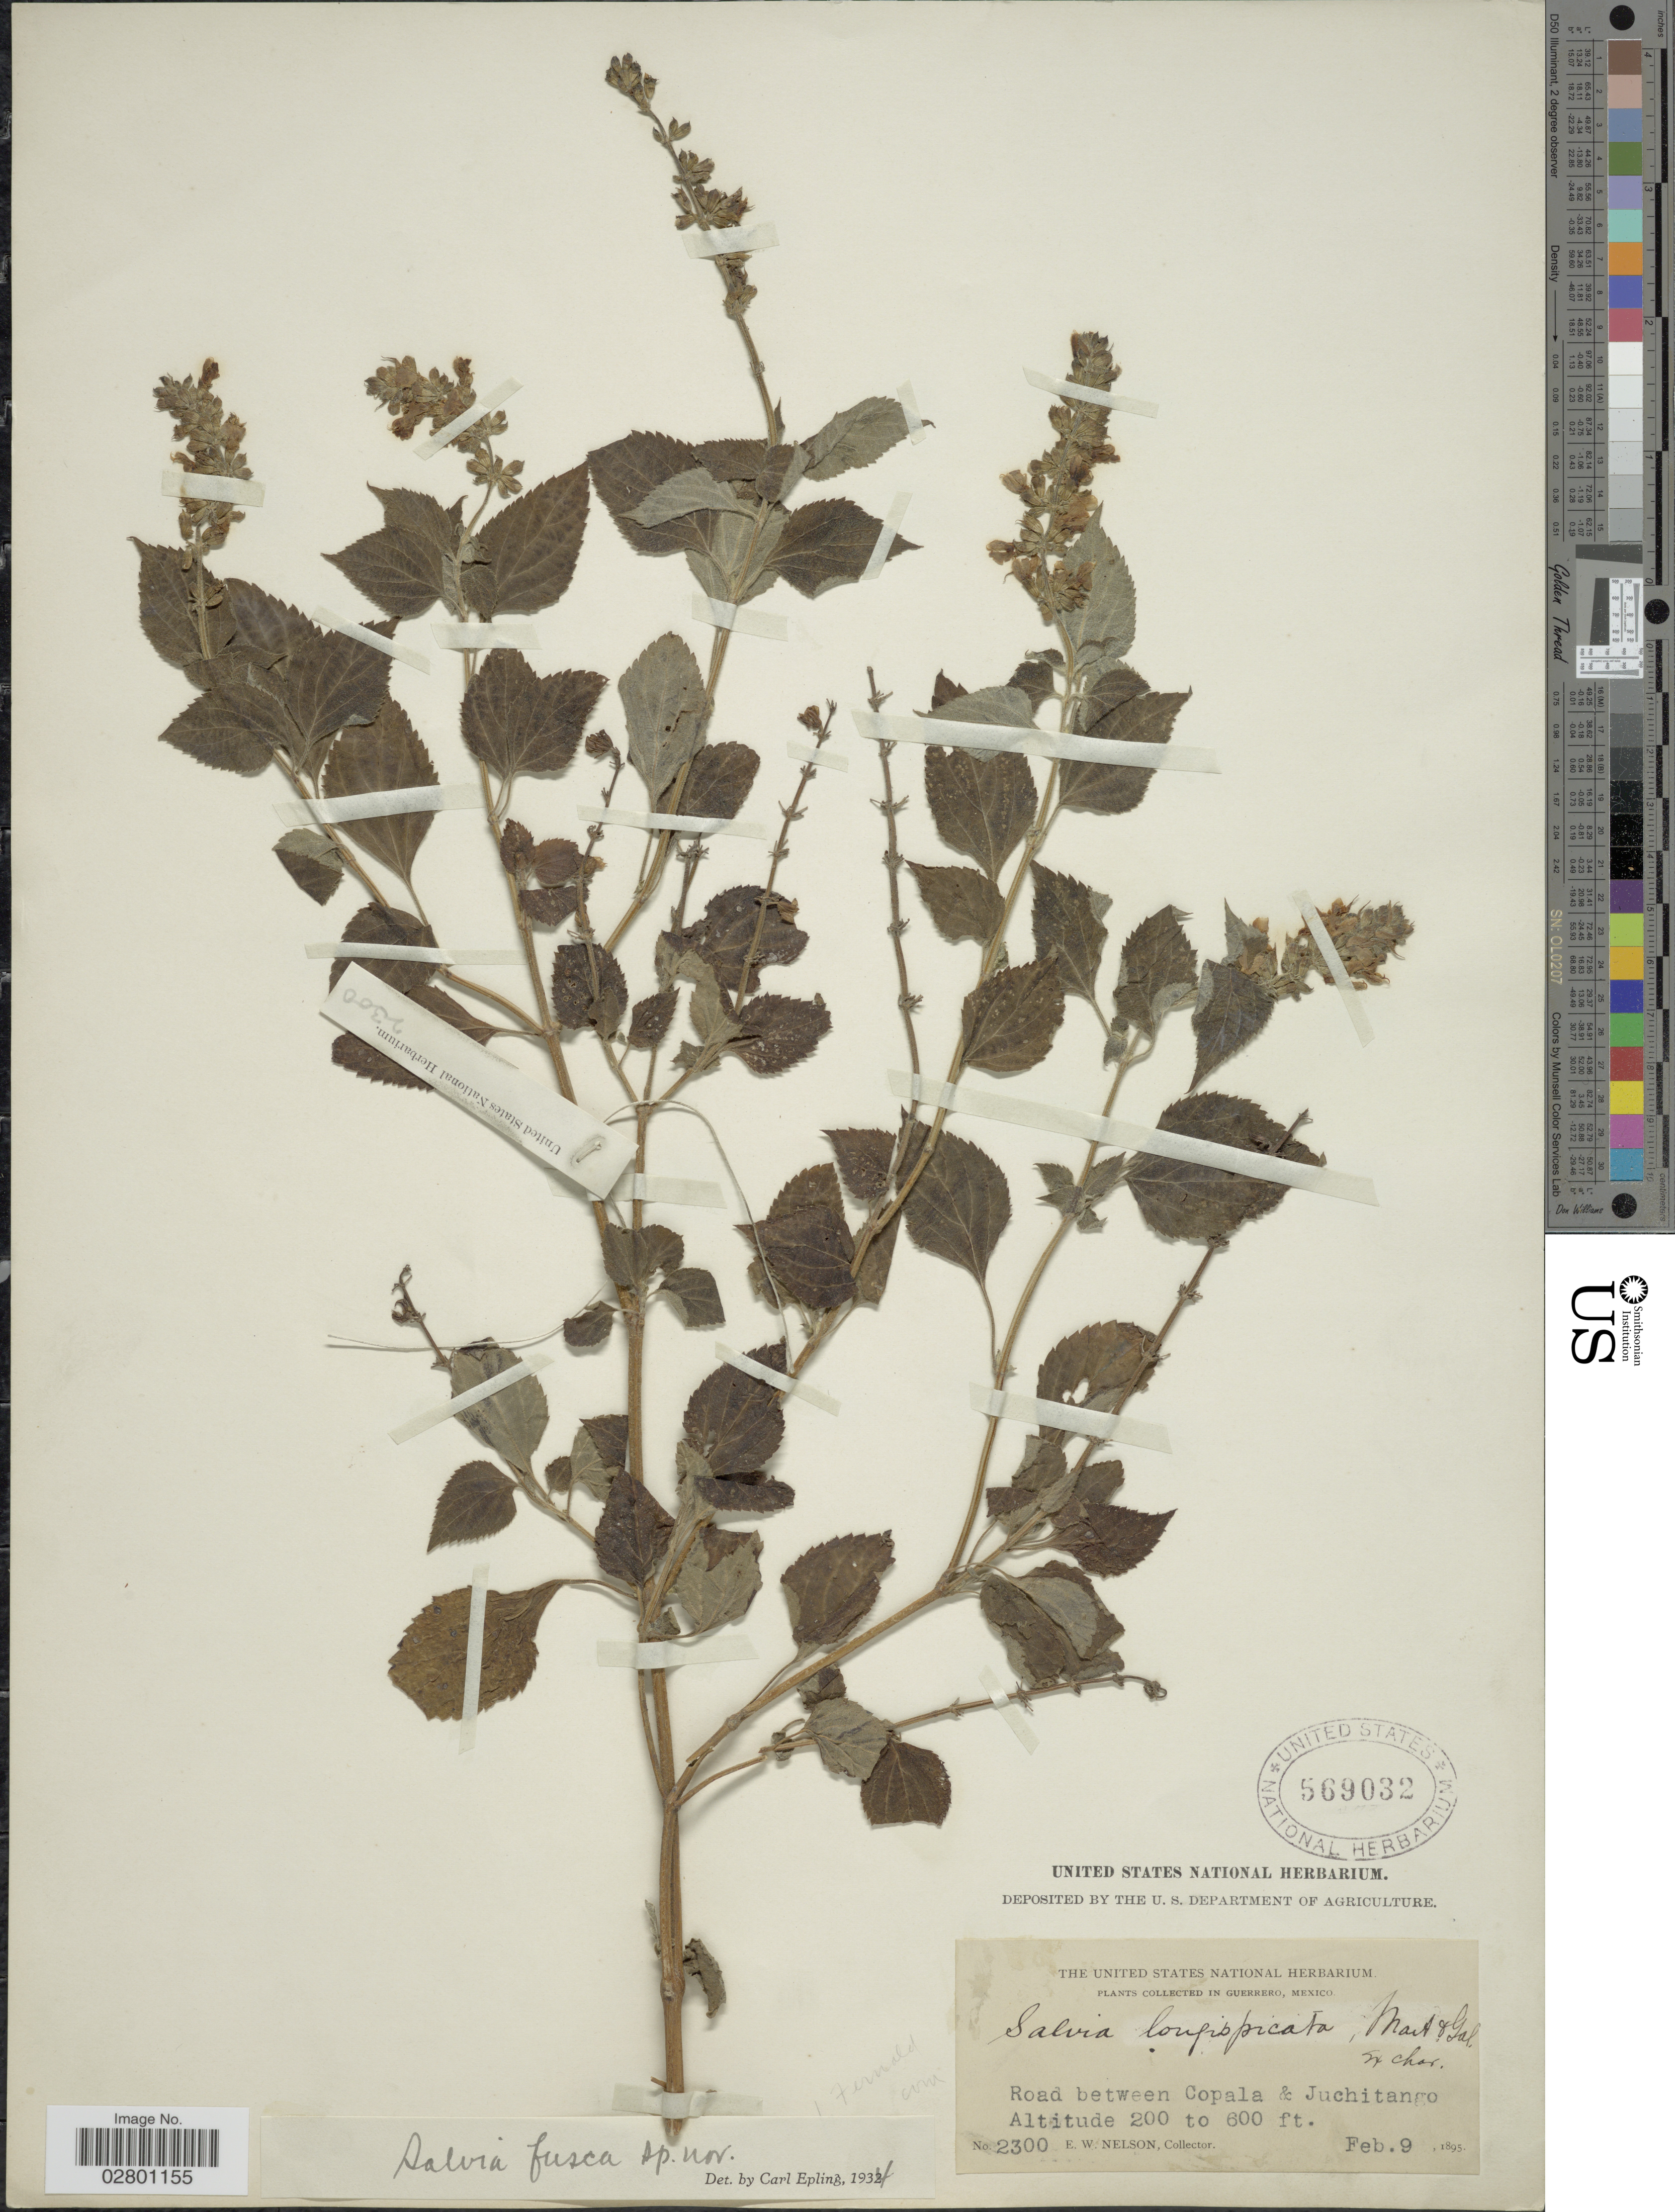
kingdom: Plantae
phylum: Tracheophyta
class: Magnoliopsida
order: Lamiales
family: Lamiaceae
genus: Salvia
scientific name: Salvia fusca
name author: Epling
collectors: E. W. Nelson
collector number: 2300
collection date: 1895-02-09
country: Mexico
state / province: Guerrero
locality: Road between Copala & Juchitango.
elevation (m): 61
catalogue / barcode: US 569032